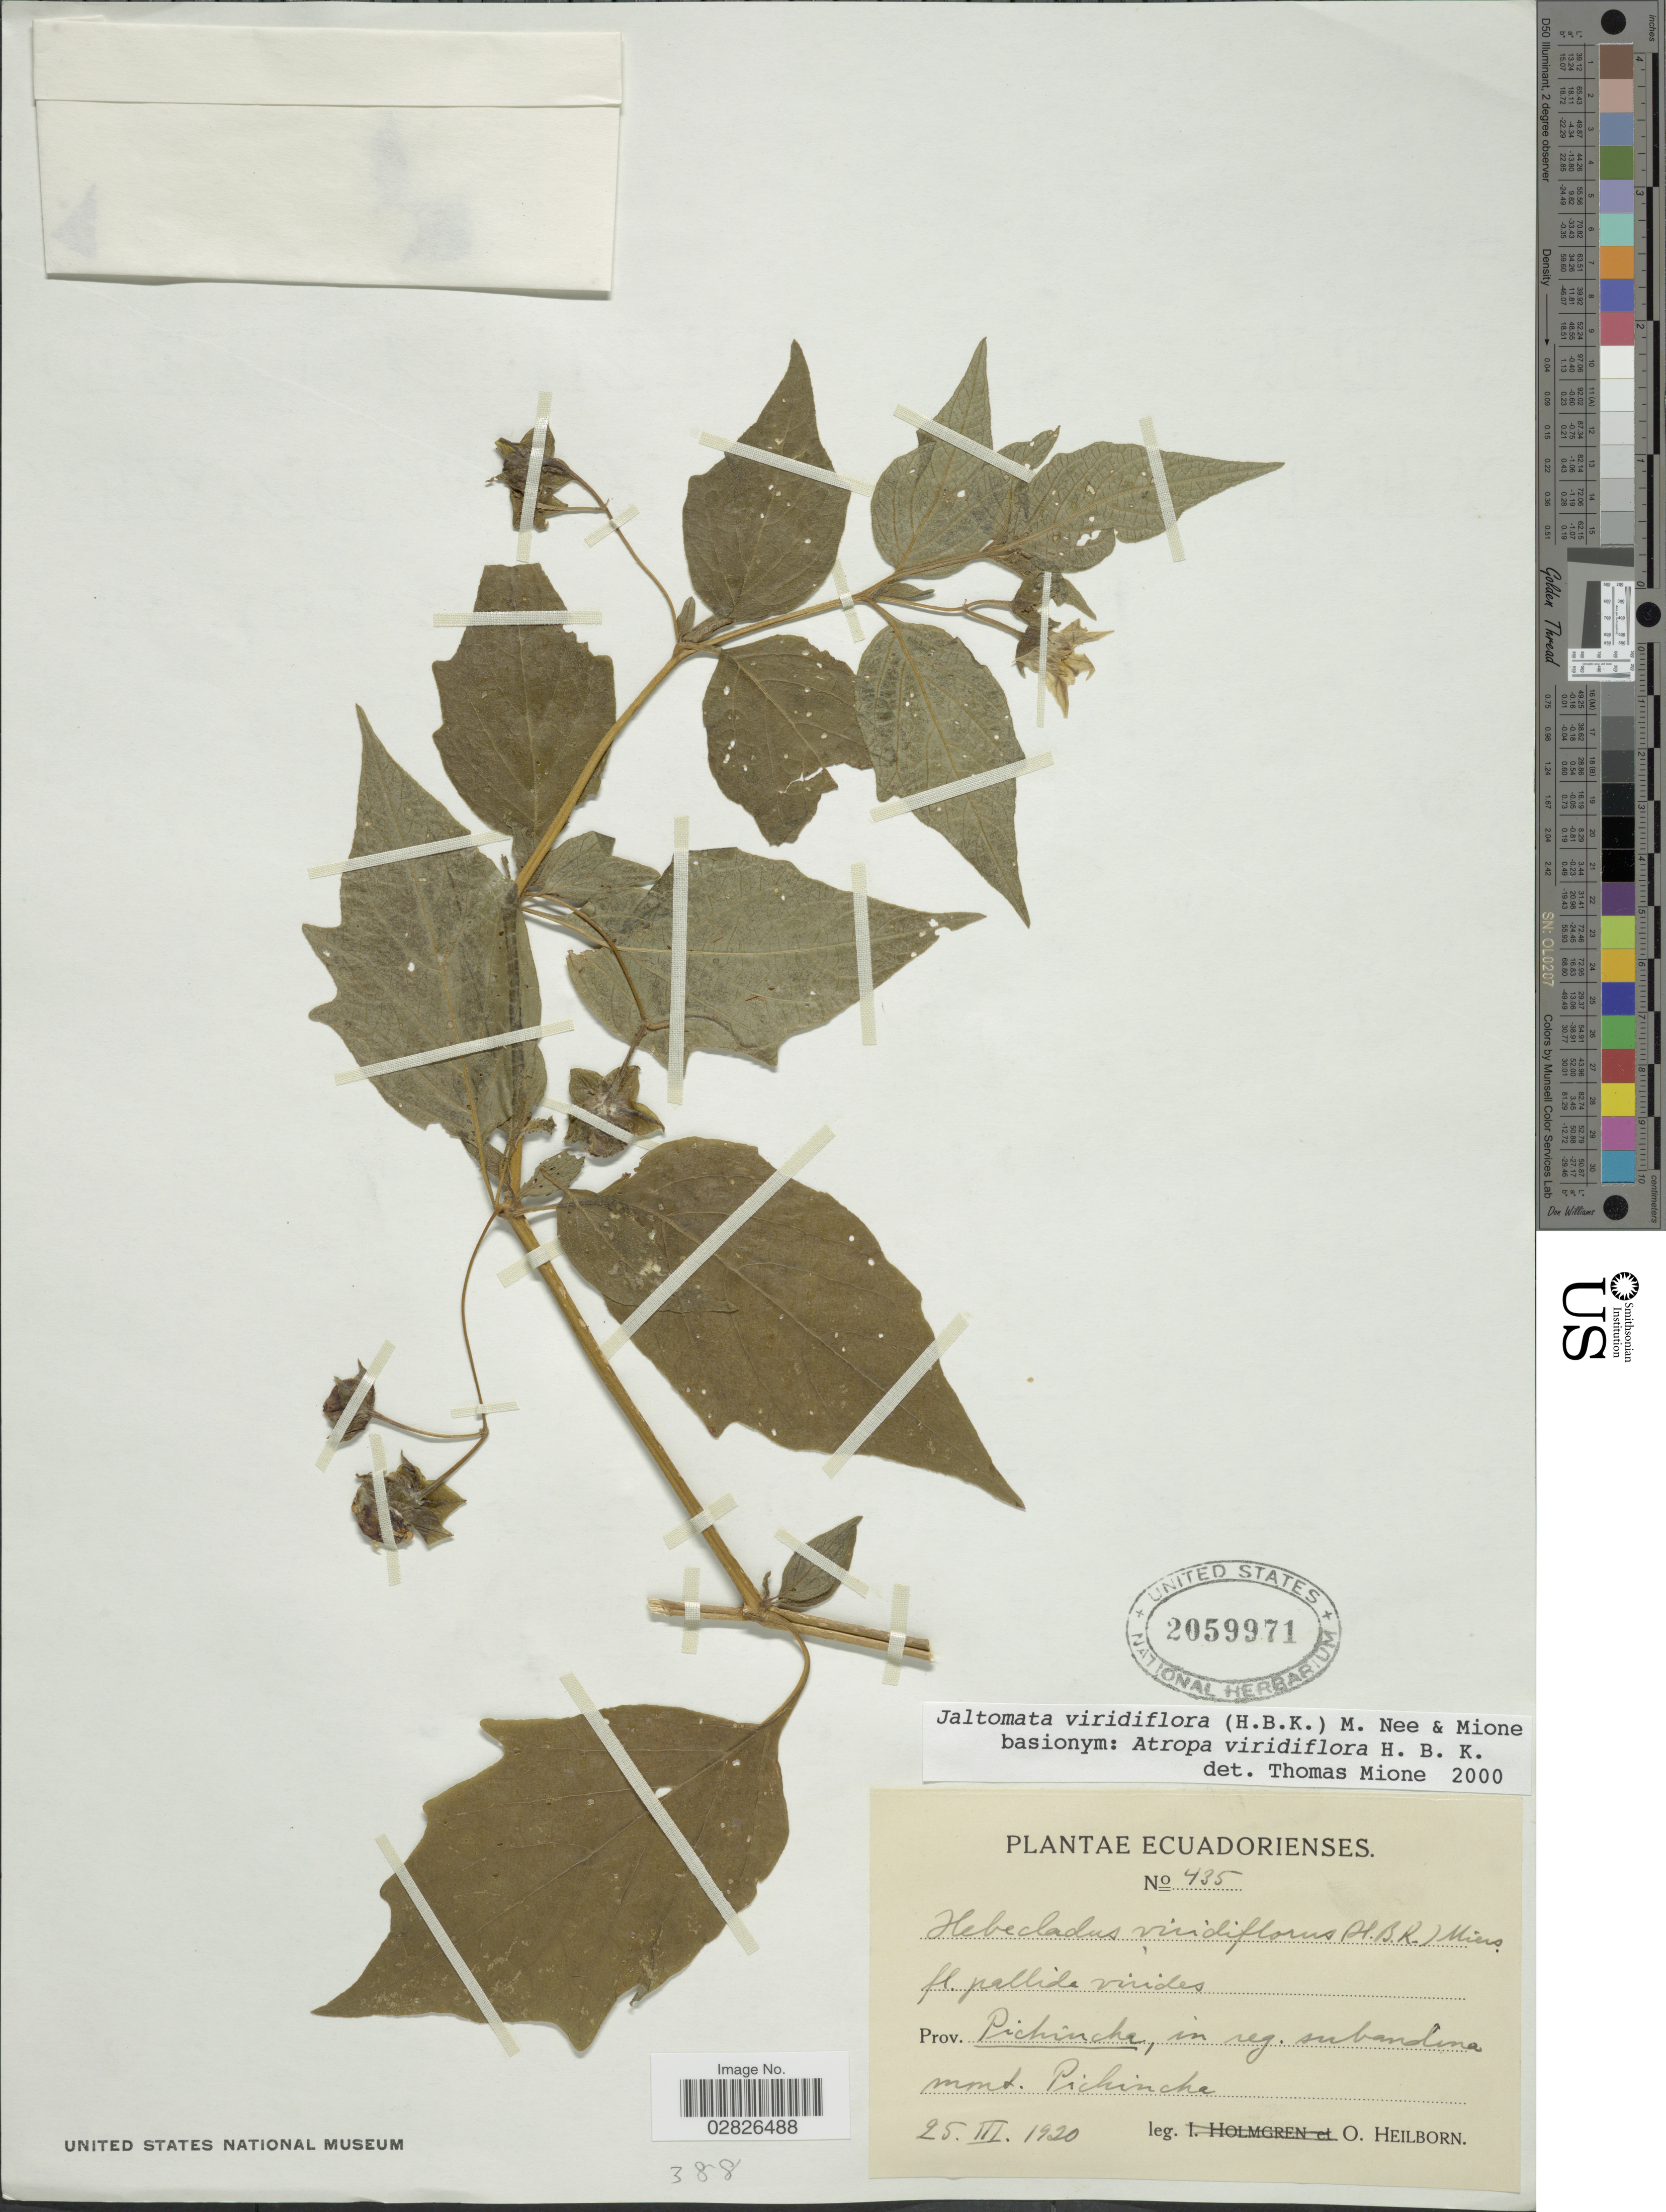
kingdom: Plantae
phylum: Tracheophyta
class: Magnoliopsida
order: Solanales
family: Solanaceae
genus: Jaltomata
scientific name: Jaltomata virdiflora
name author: (Kunth) M. Nee & Mione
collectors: O. Heilbron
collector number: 435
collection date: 1920-03-25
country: Ecuador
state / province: Pichincha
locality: In reg. subandina mont. Pichincha.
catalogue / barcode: US 2059971